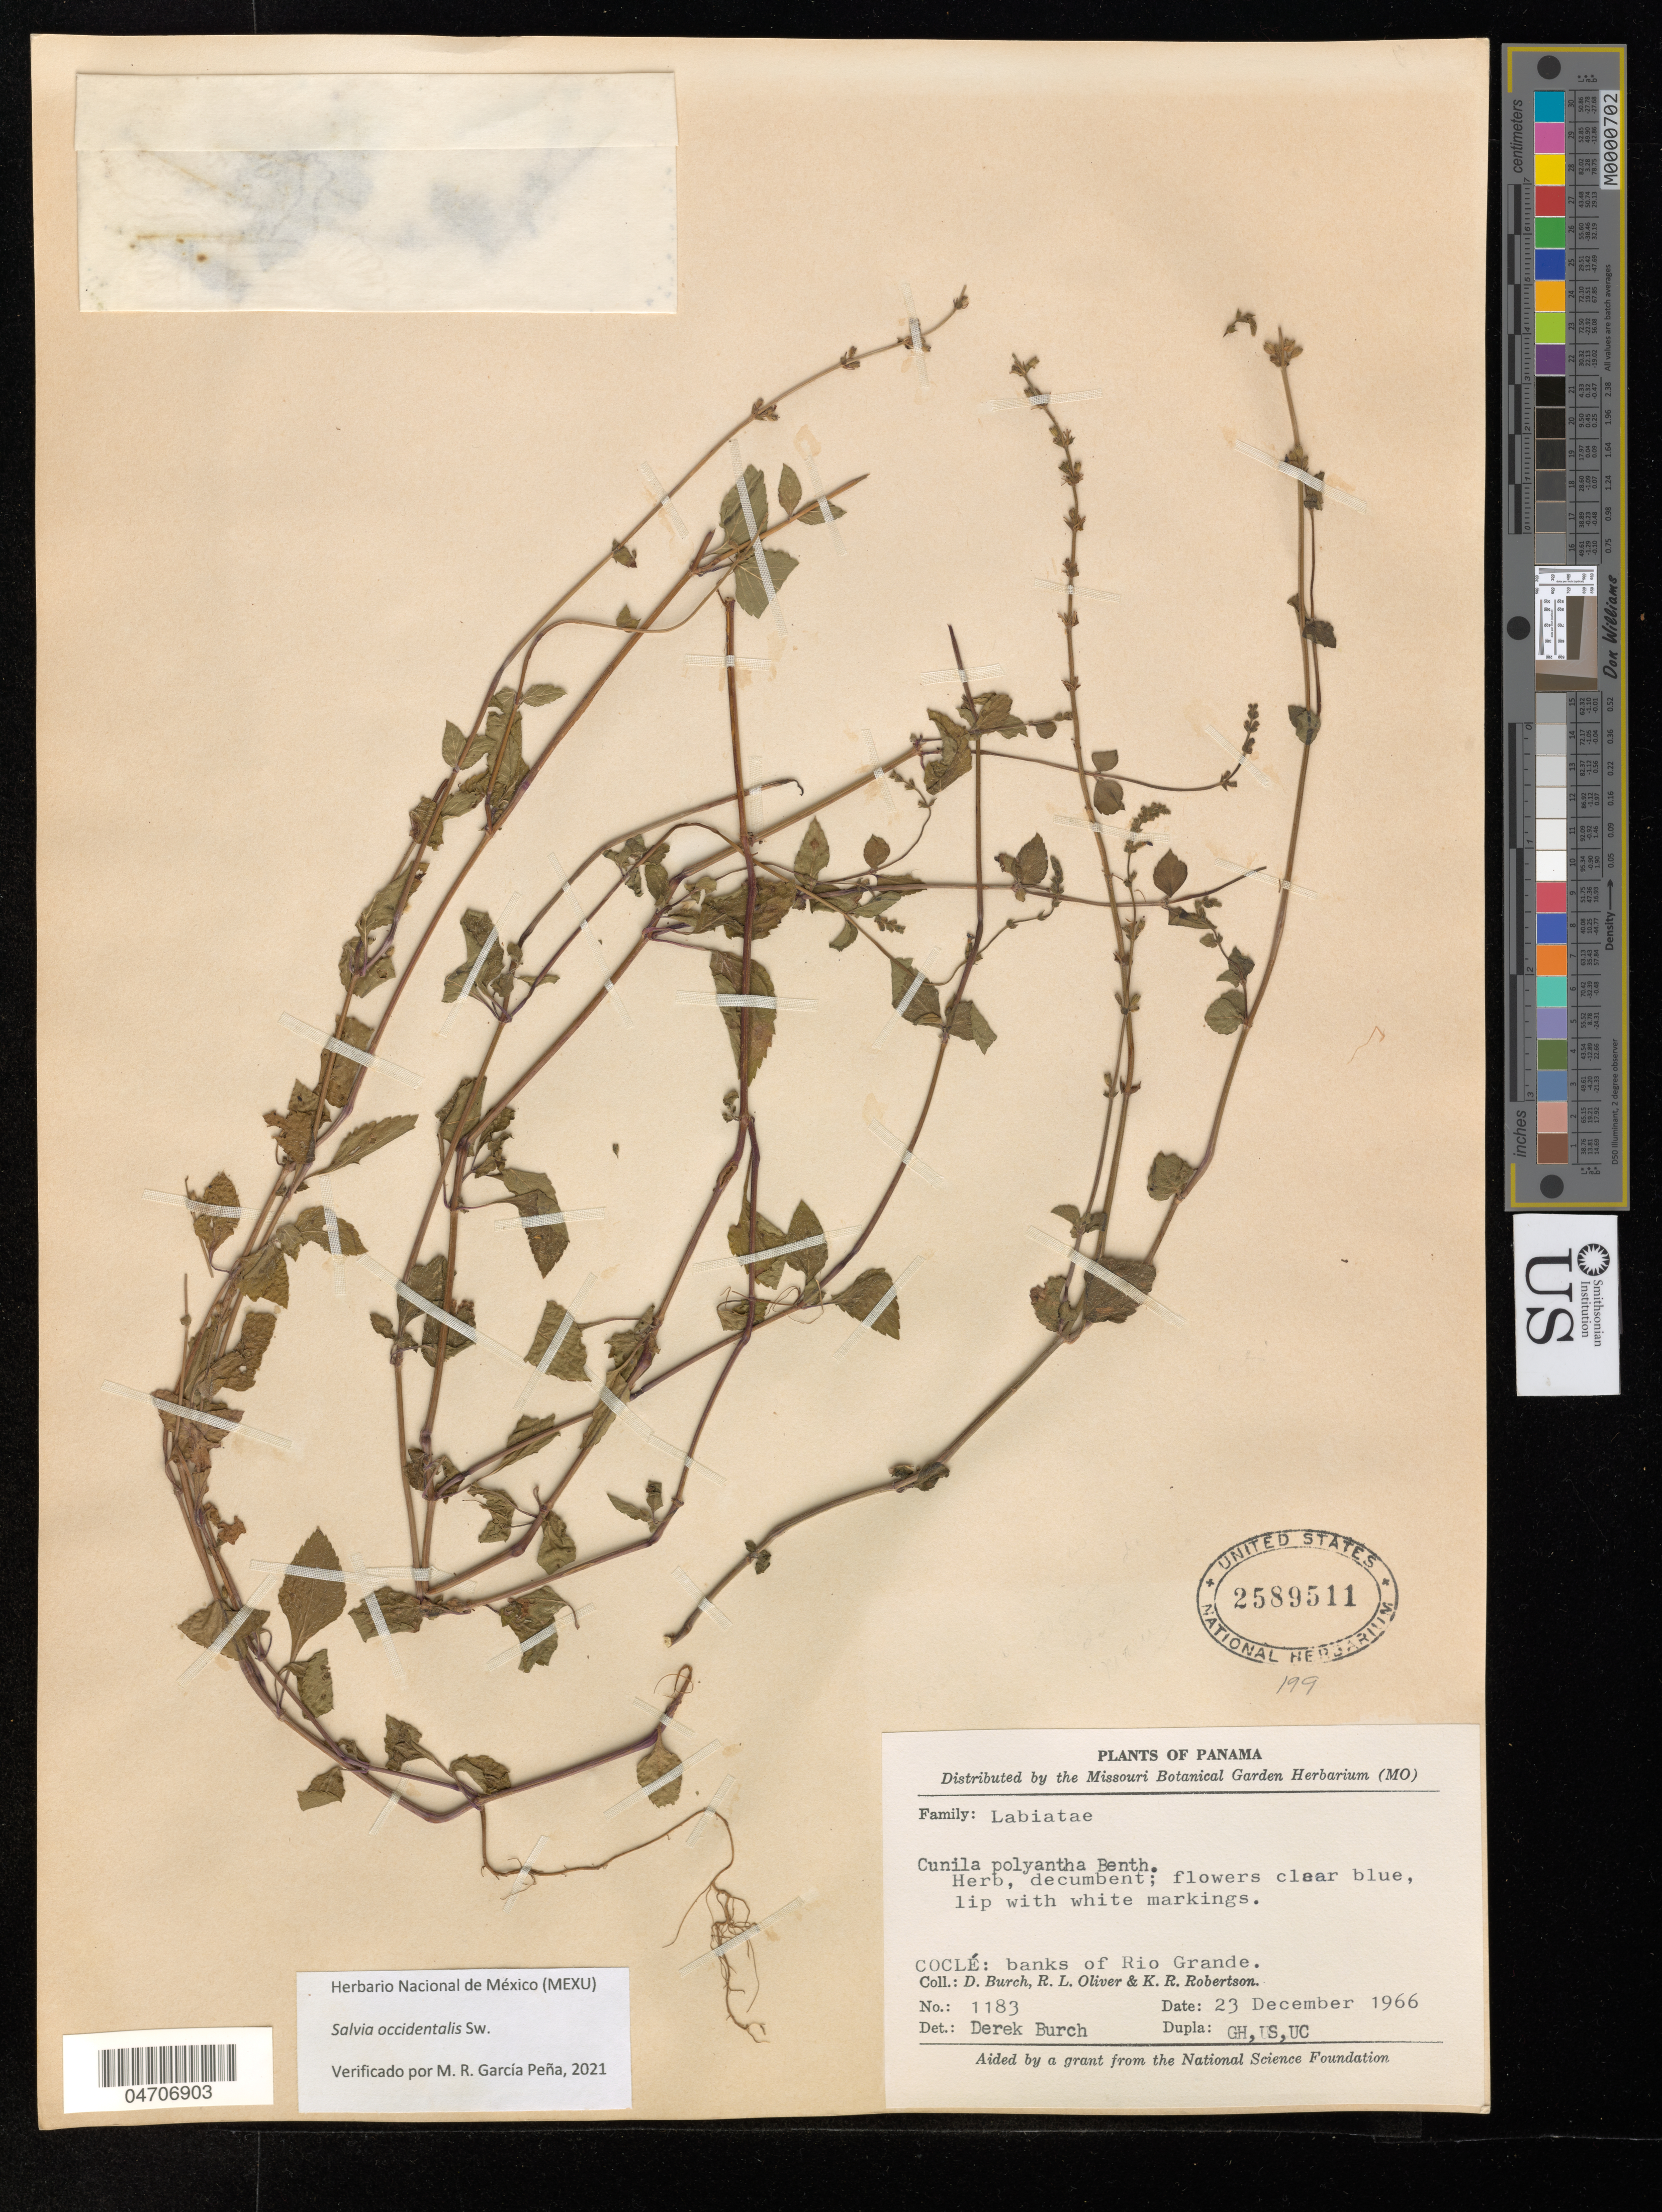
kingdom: Plantae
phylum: Tracheophyta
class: Magnoliopsida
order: Lamiales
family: Lamiaceae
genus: Salvia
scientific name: Salvia occidentalis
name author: Sw.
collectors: D. Burch, R. L. Oliver & K. R. Robertson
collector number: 1183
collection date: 1966-12-23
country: Panama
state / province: Cocle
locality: Banks of Rio Grande.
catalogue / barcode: US 2589511